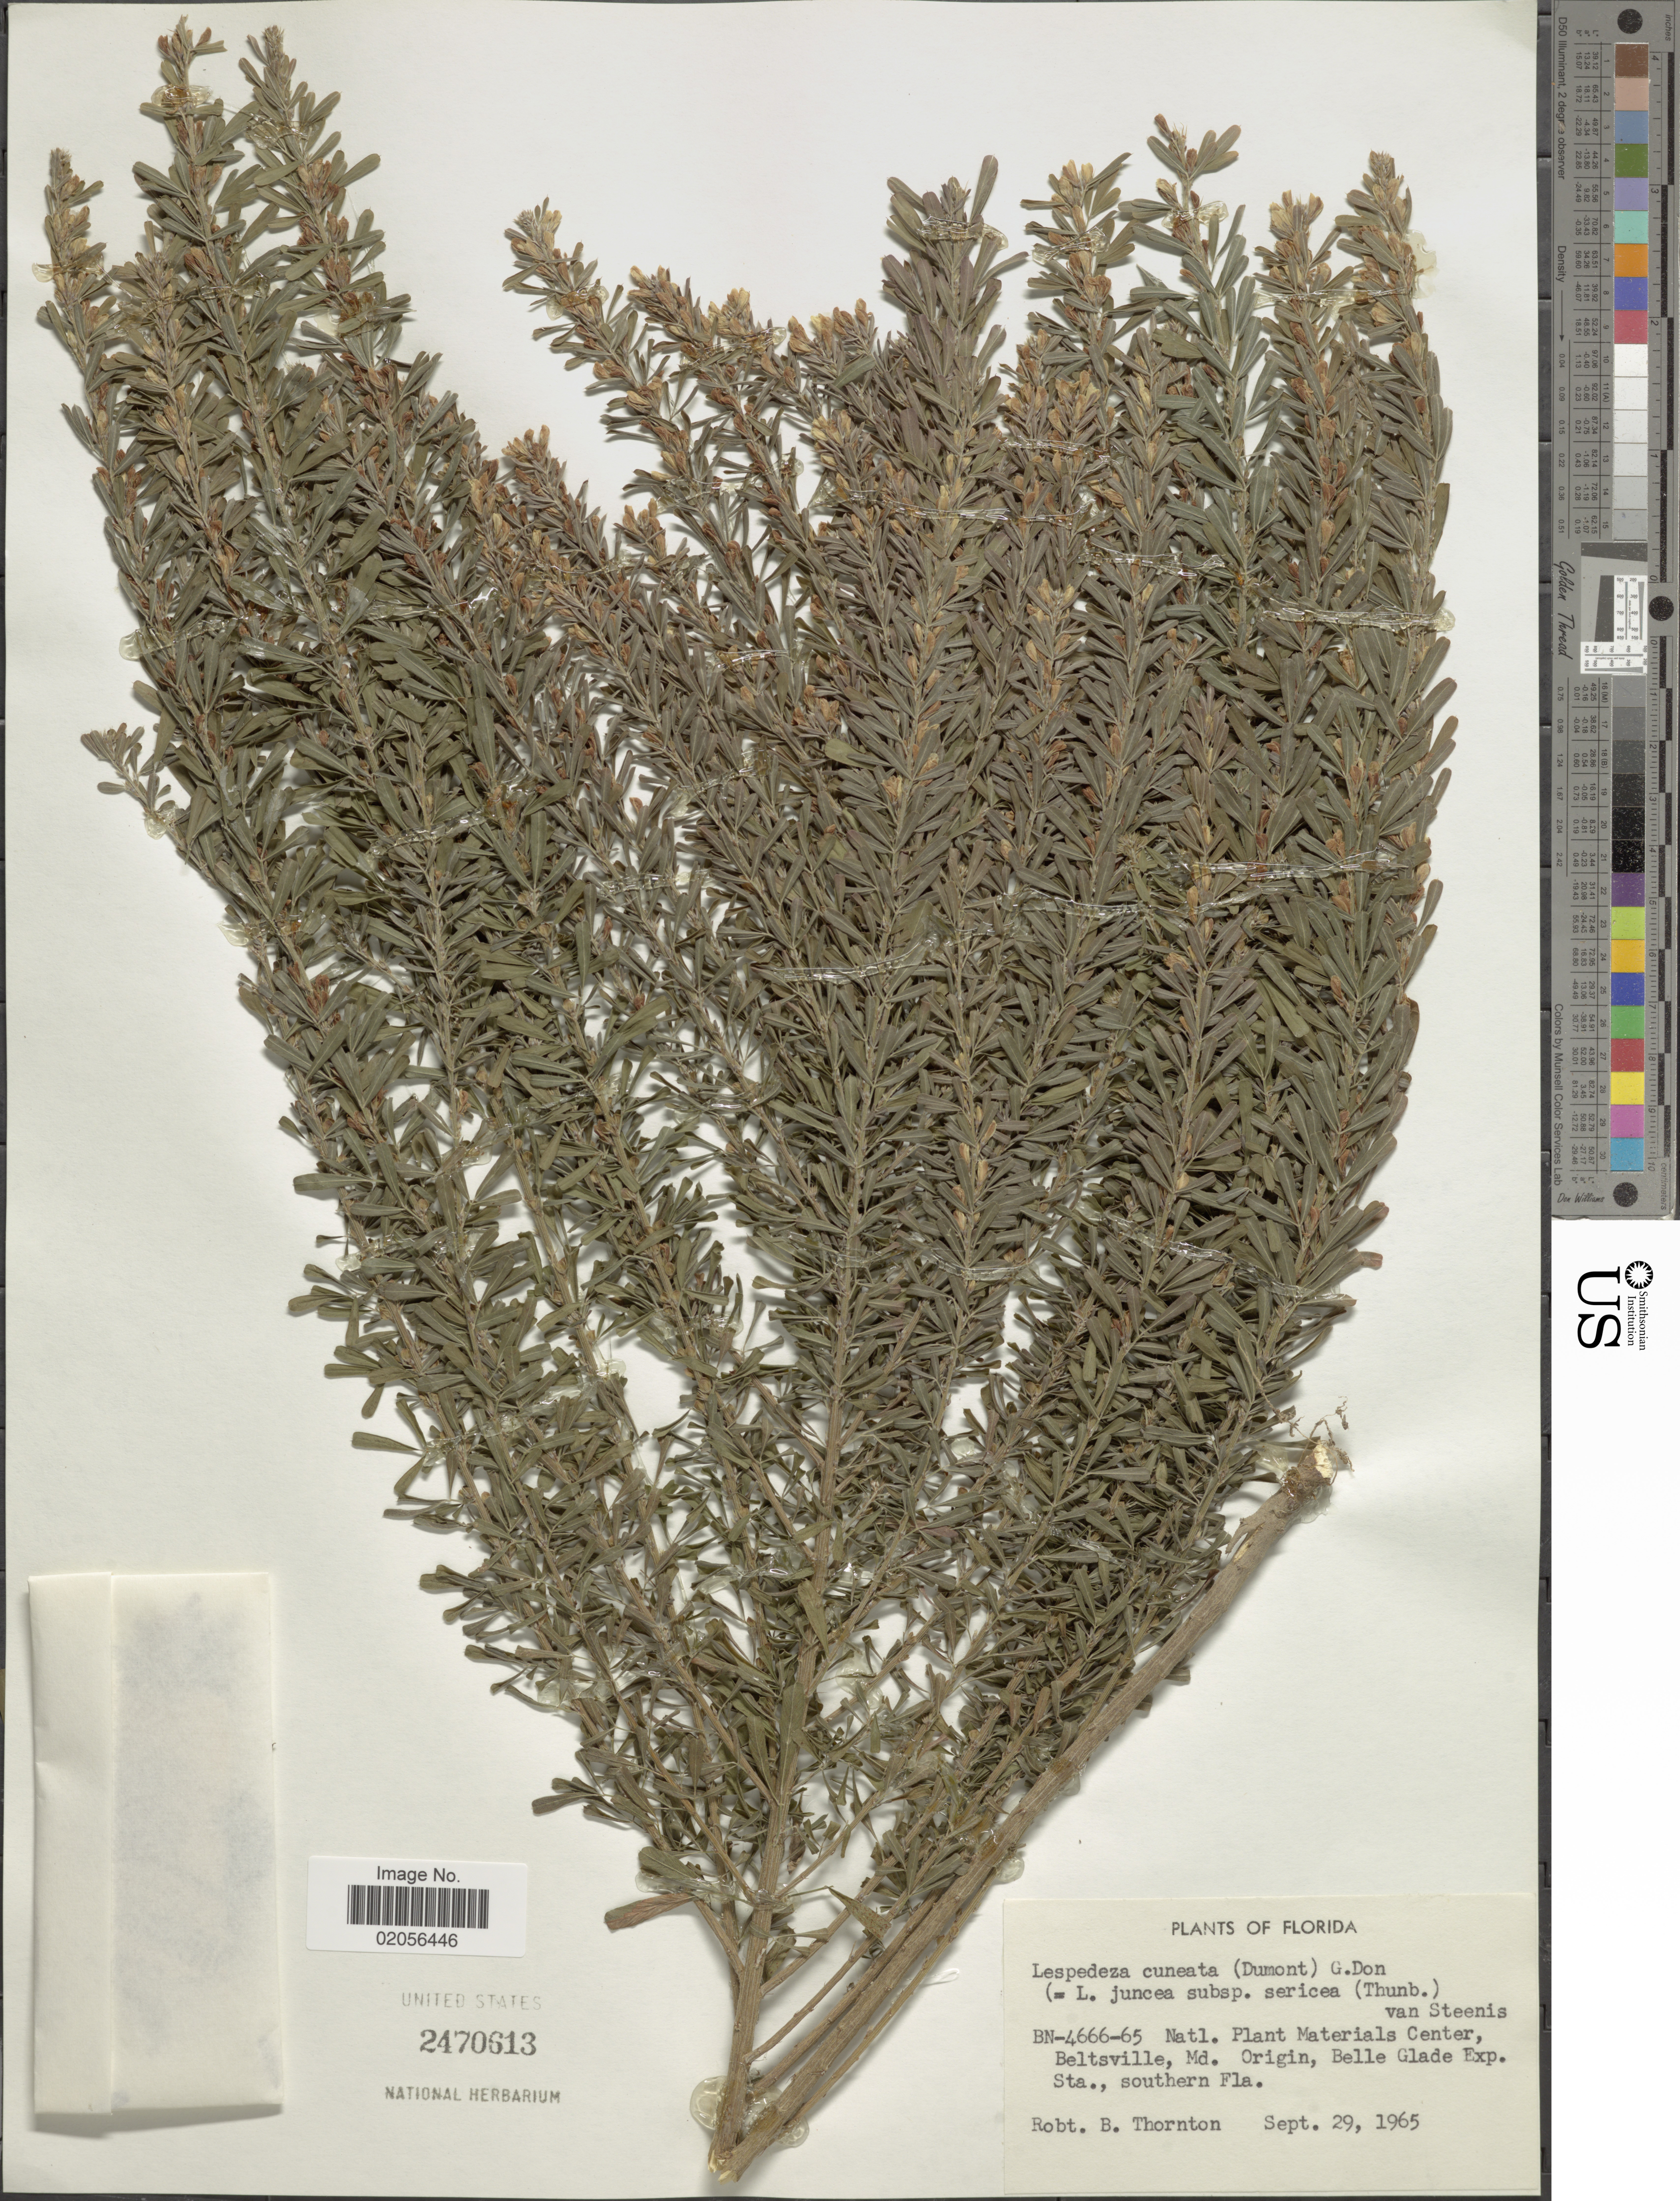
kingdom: Plantae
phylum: Tracheophyta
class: Magnoliopsida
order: Fabales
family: Fabaceae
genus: Lespedeza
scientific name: Lespedeza cuneata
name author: (Dum. Cours.) G. Don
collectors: R. Thornton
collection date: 1965-09-29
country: United States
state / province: Florida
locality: BN-4666-65 Natl. Plant Material Center, Beltsville, Md.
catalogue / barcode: US 2470613